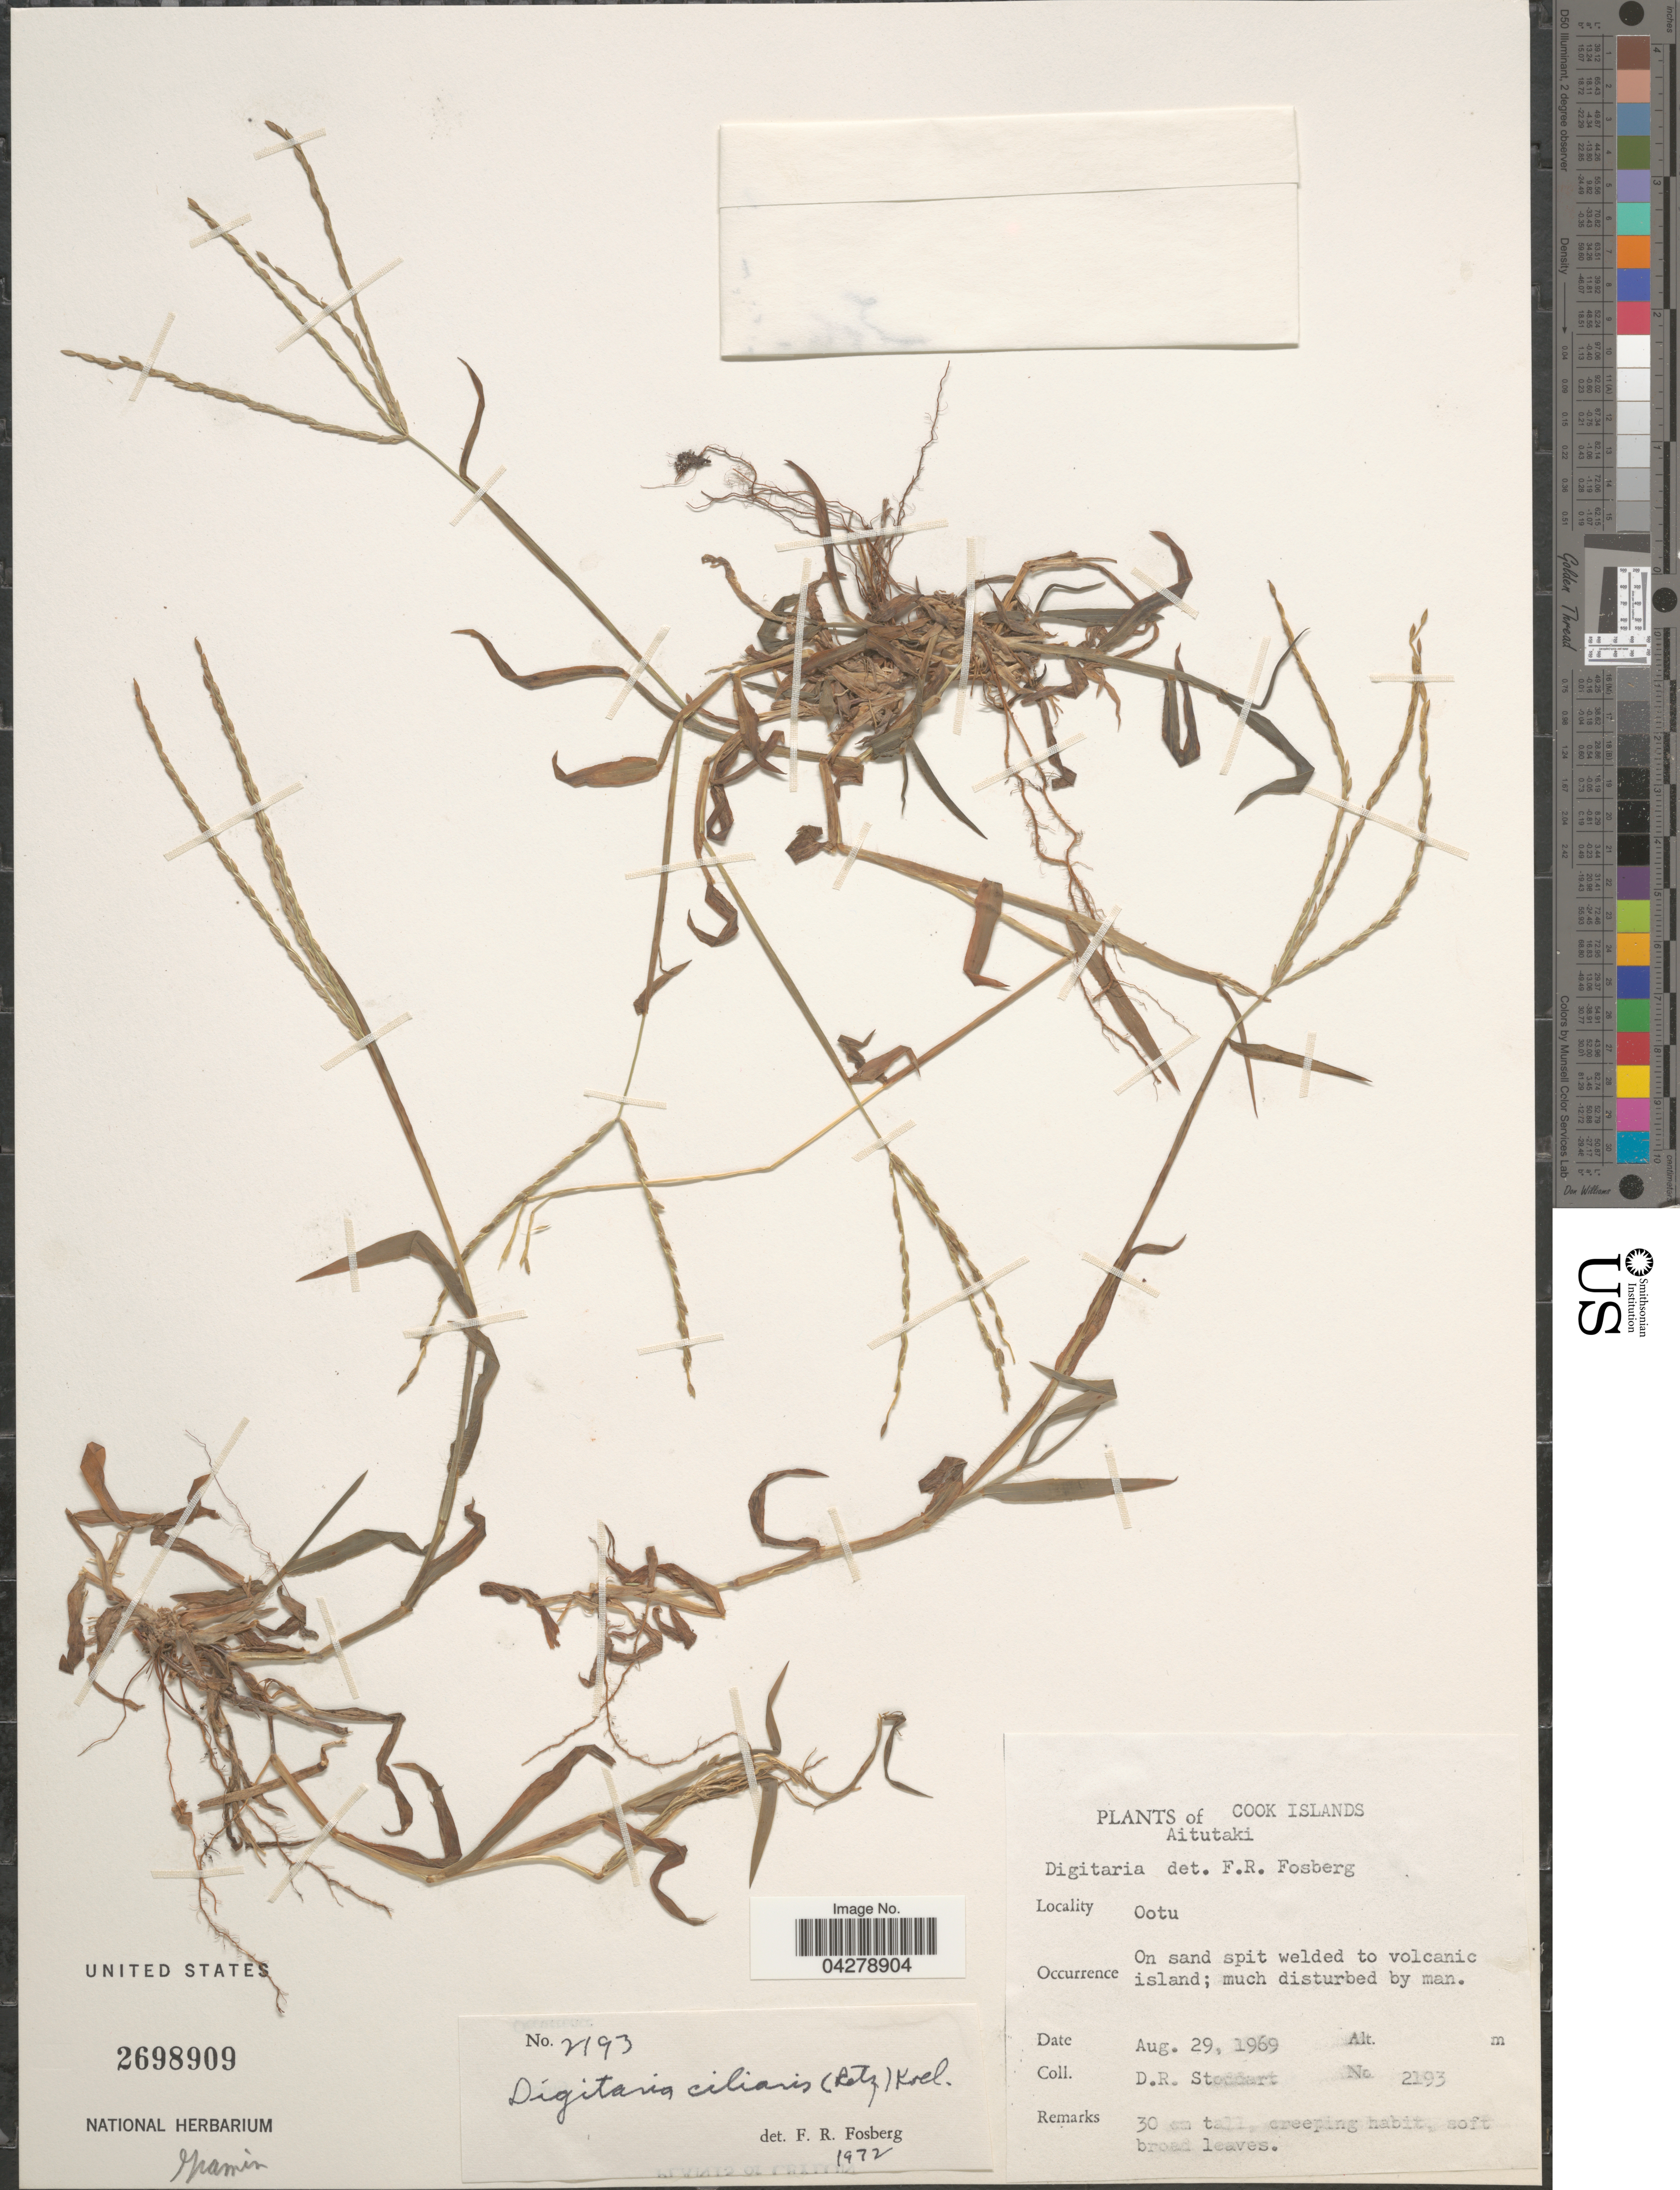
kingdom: Plantae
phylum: Tracheophyta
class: Liliopsida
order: Poales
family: Poaceae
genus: Digitaria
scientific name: Digitaria ciliaris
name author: (Retz.) Koeler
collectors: D. R. Stoddart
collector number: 2193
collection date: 1969-08-29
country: Cook Islands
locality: Aitutaki. Ootu. On sand spit welded to volcanic island.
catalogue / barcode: US 2698909